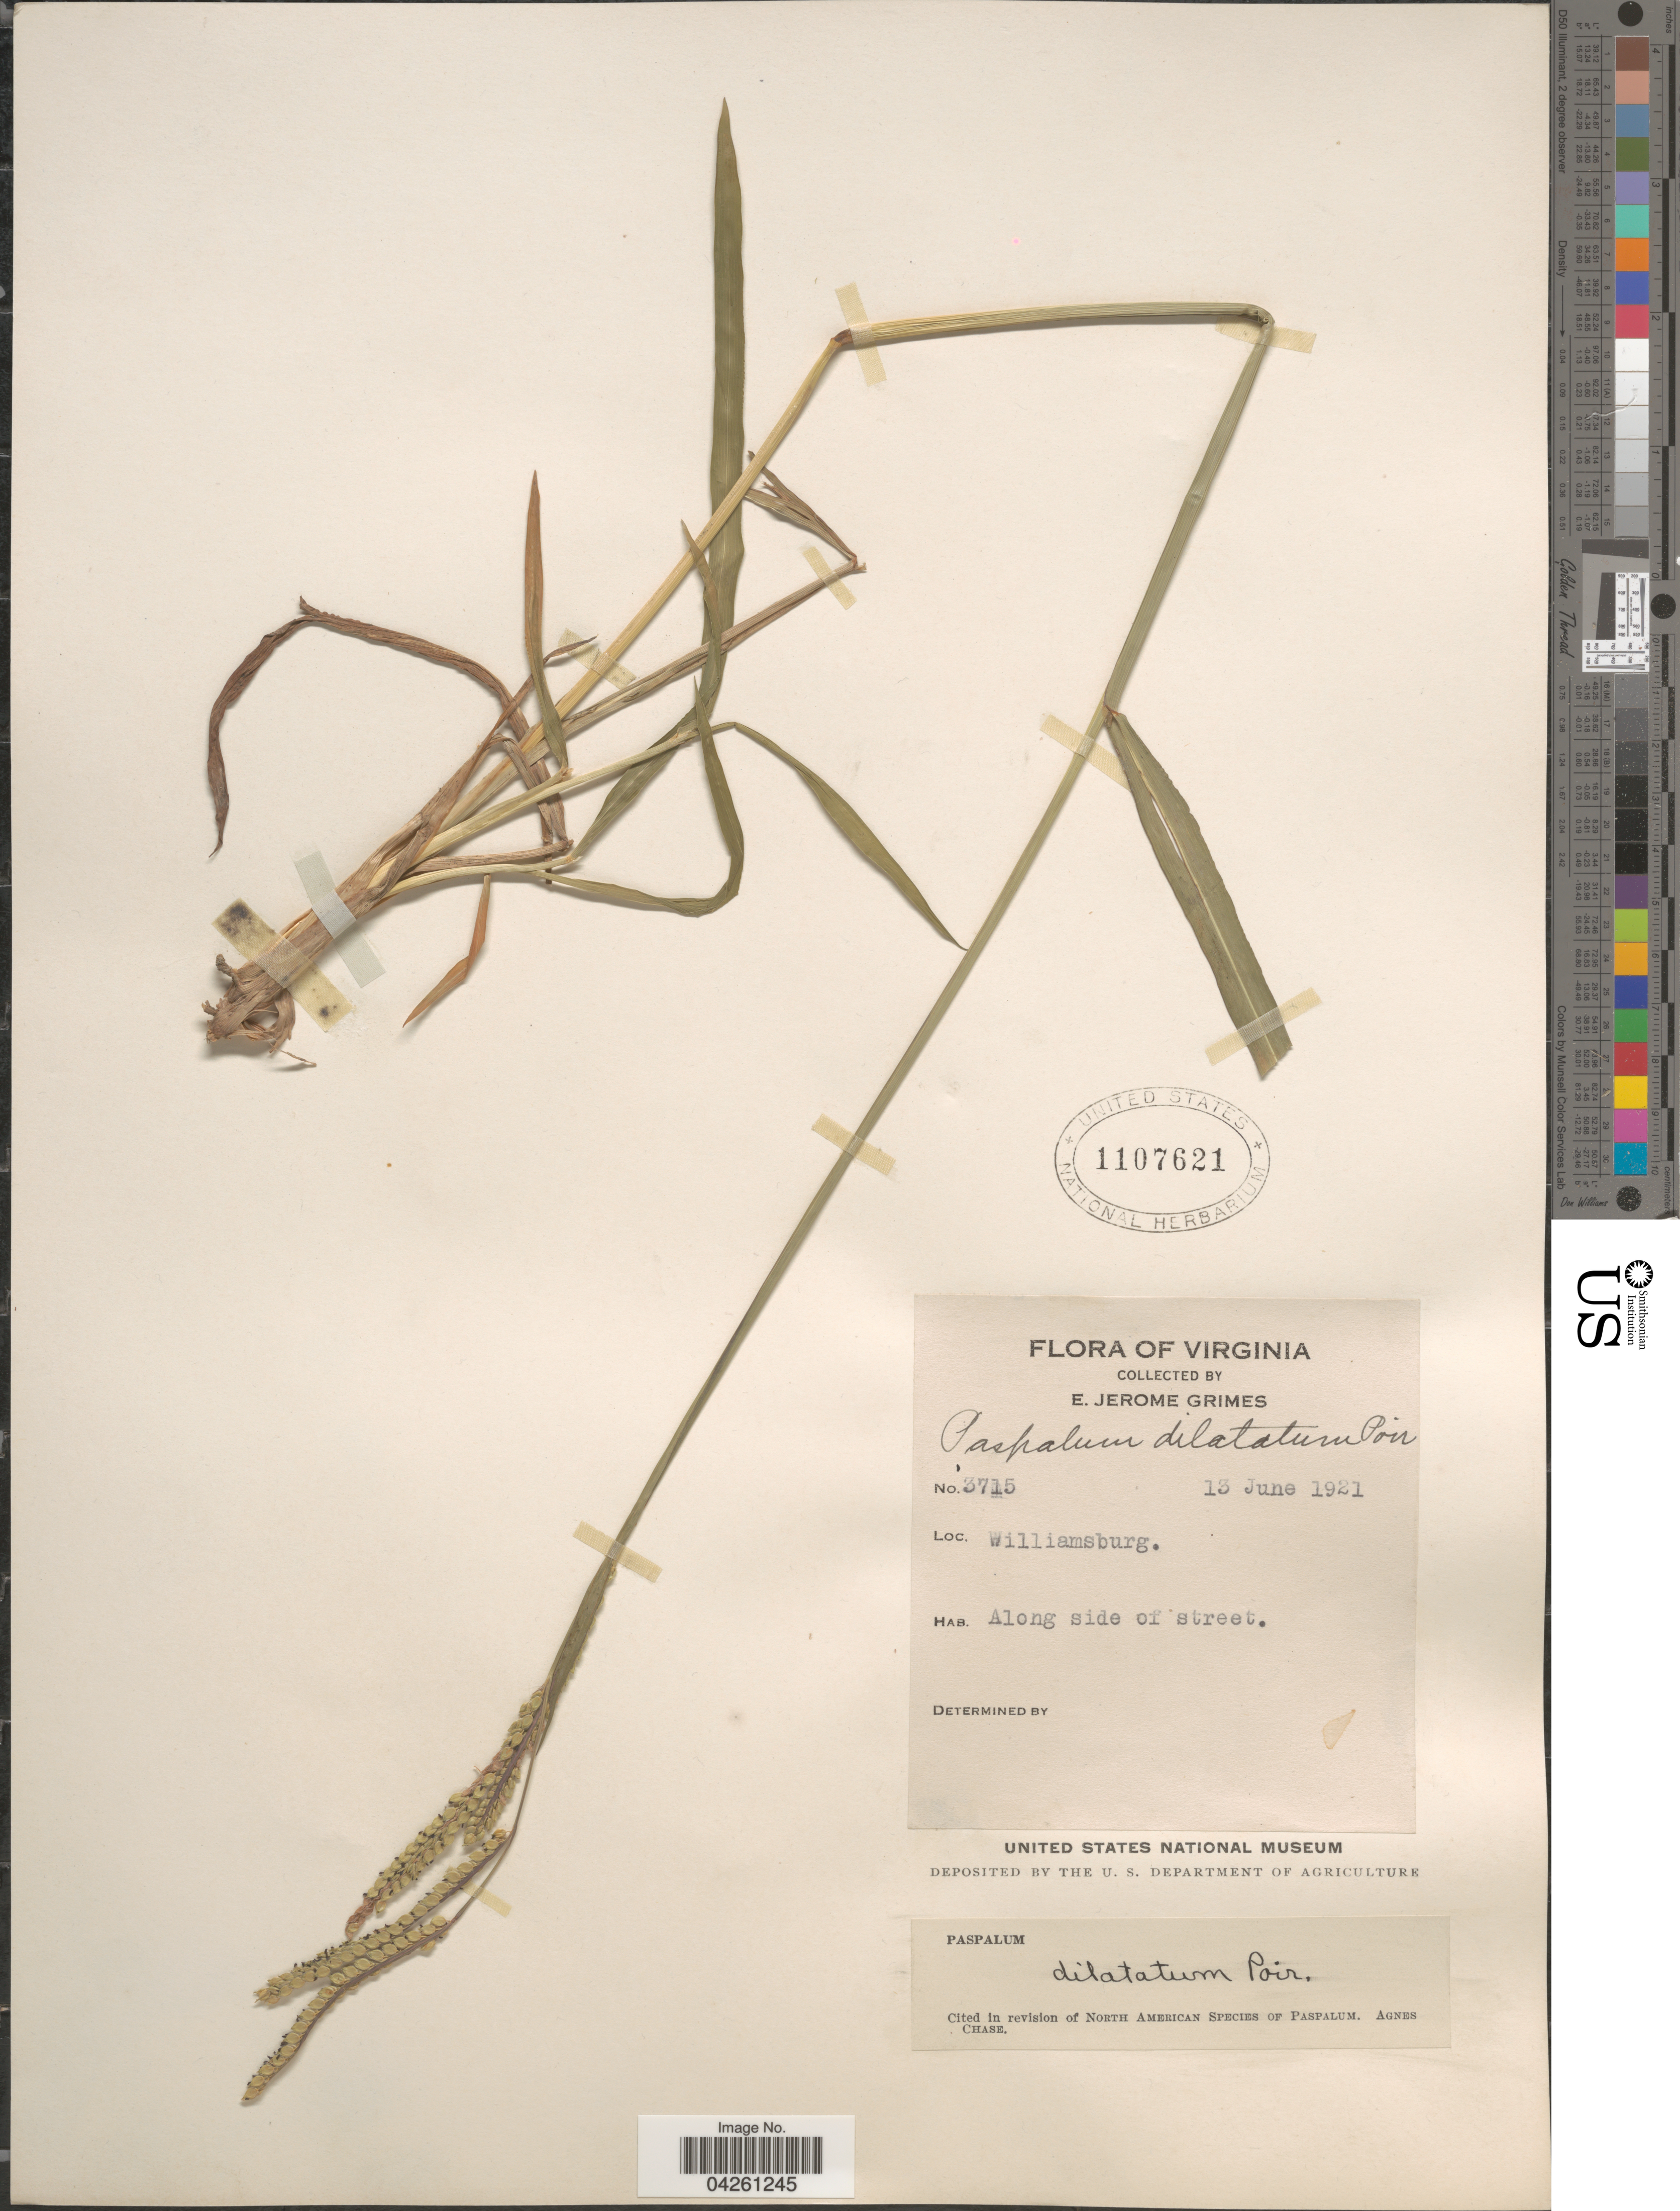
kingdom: Plantae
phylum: Tracheophyta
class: Liliopsida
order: Poales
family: Poaceae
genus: Paspalum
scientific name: Paspalum dilatatum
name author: Poir.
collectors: E. J. Grimes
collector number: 3715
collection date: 1921-06-13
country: United States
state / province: Virginia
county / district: City of Williamsburg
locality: Williamsburg. Along side of street.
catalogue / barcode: US 1107621